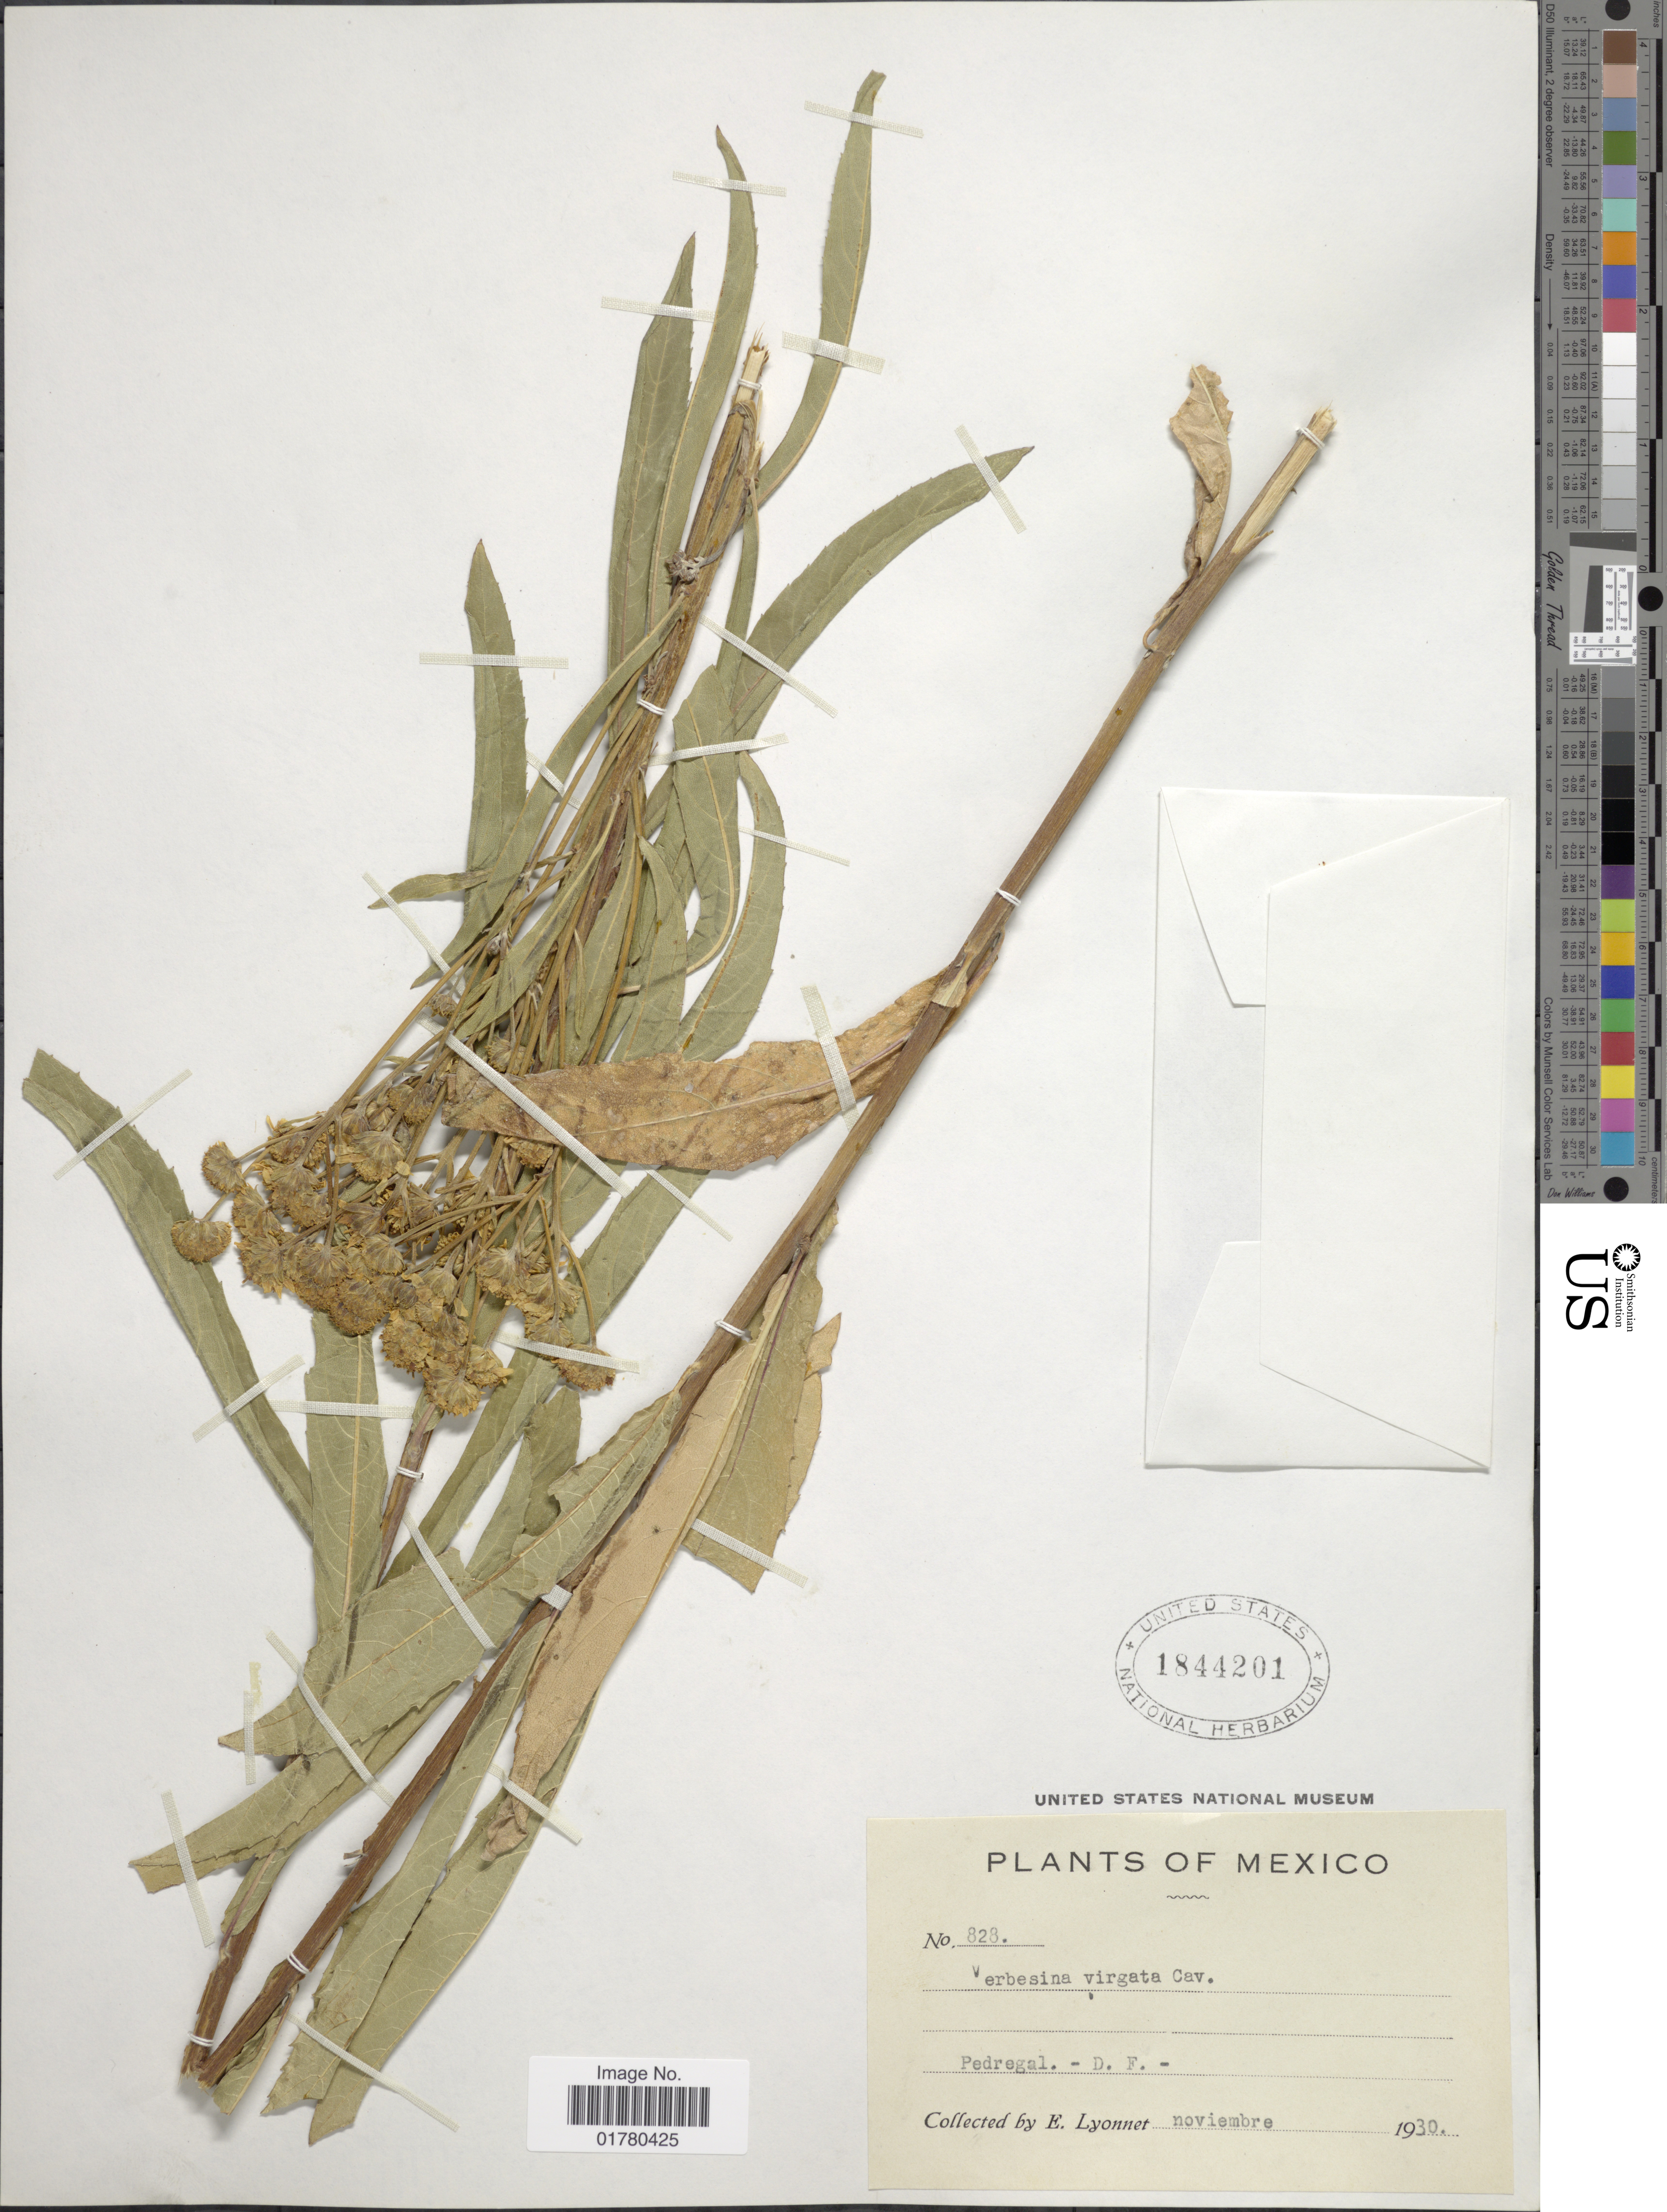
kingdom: Plantae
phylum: Tracheophyta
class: Magnoliopsida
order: Asterales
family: Asteraceae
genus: Verbesina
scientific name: Verbesina virgata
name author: Cav.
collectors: E. Lyonnet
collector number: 828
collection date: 1930-11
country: Mexico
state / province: Distrito Federal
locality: Pedregal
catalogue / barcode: US 1844201